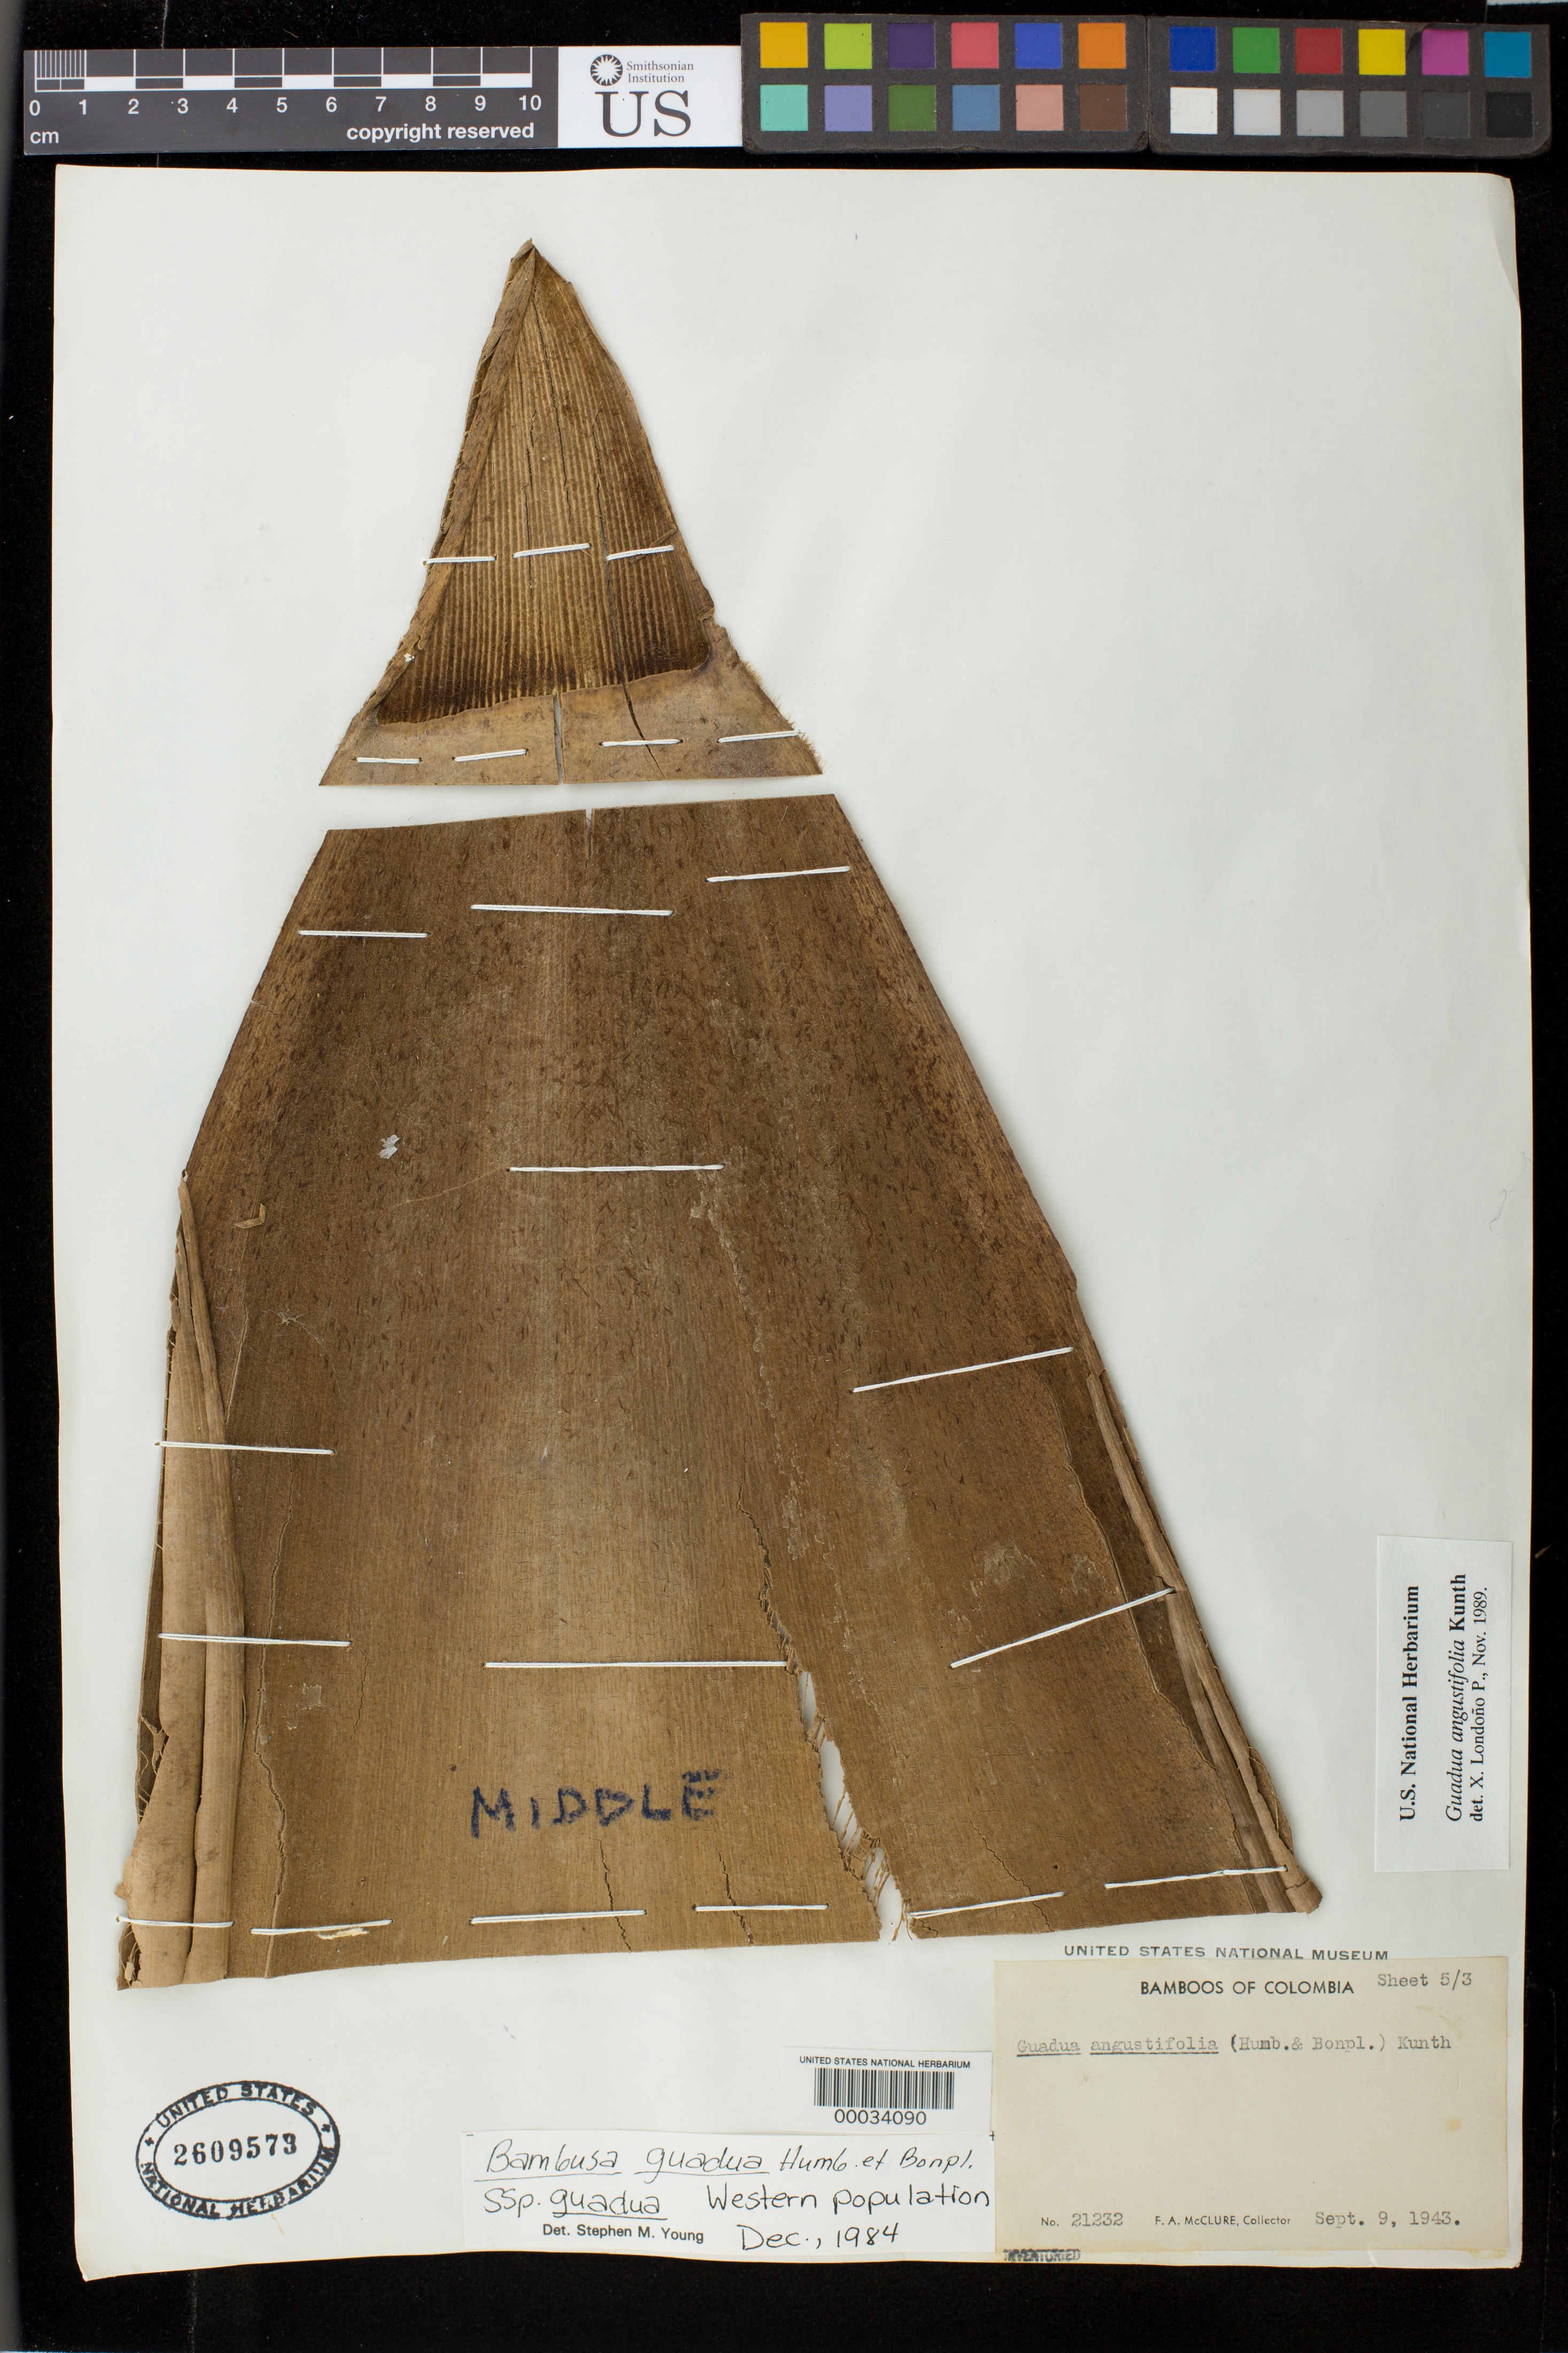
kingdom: Plantae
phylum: Tracheophyta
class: Liliopsida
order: Poales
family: Poaceae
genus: Guadua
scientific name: Guadua angustifolia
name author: Kunth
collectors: F. A. McClure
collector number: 21232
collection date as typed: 09 Sep 1943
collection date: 1943-09-09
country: Colombia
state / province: Cauca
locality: Hacienda Garcia, Carindo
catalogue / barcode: US 2609573